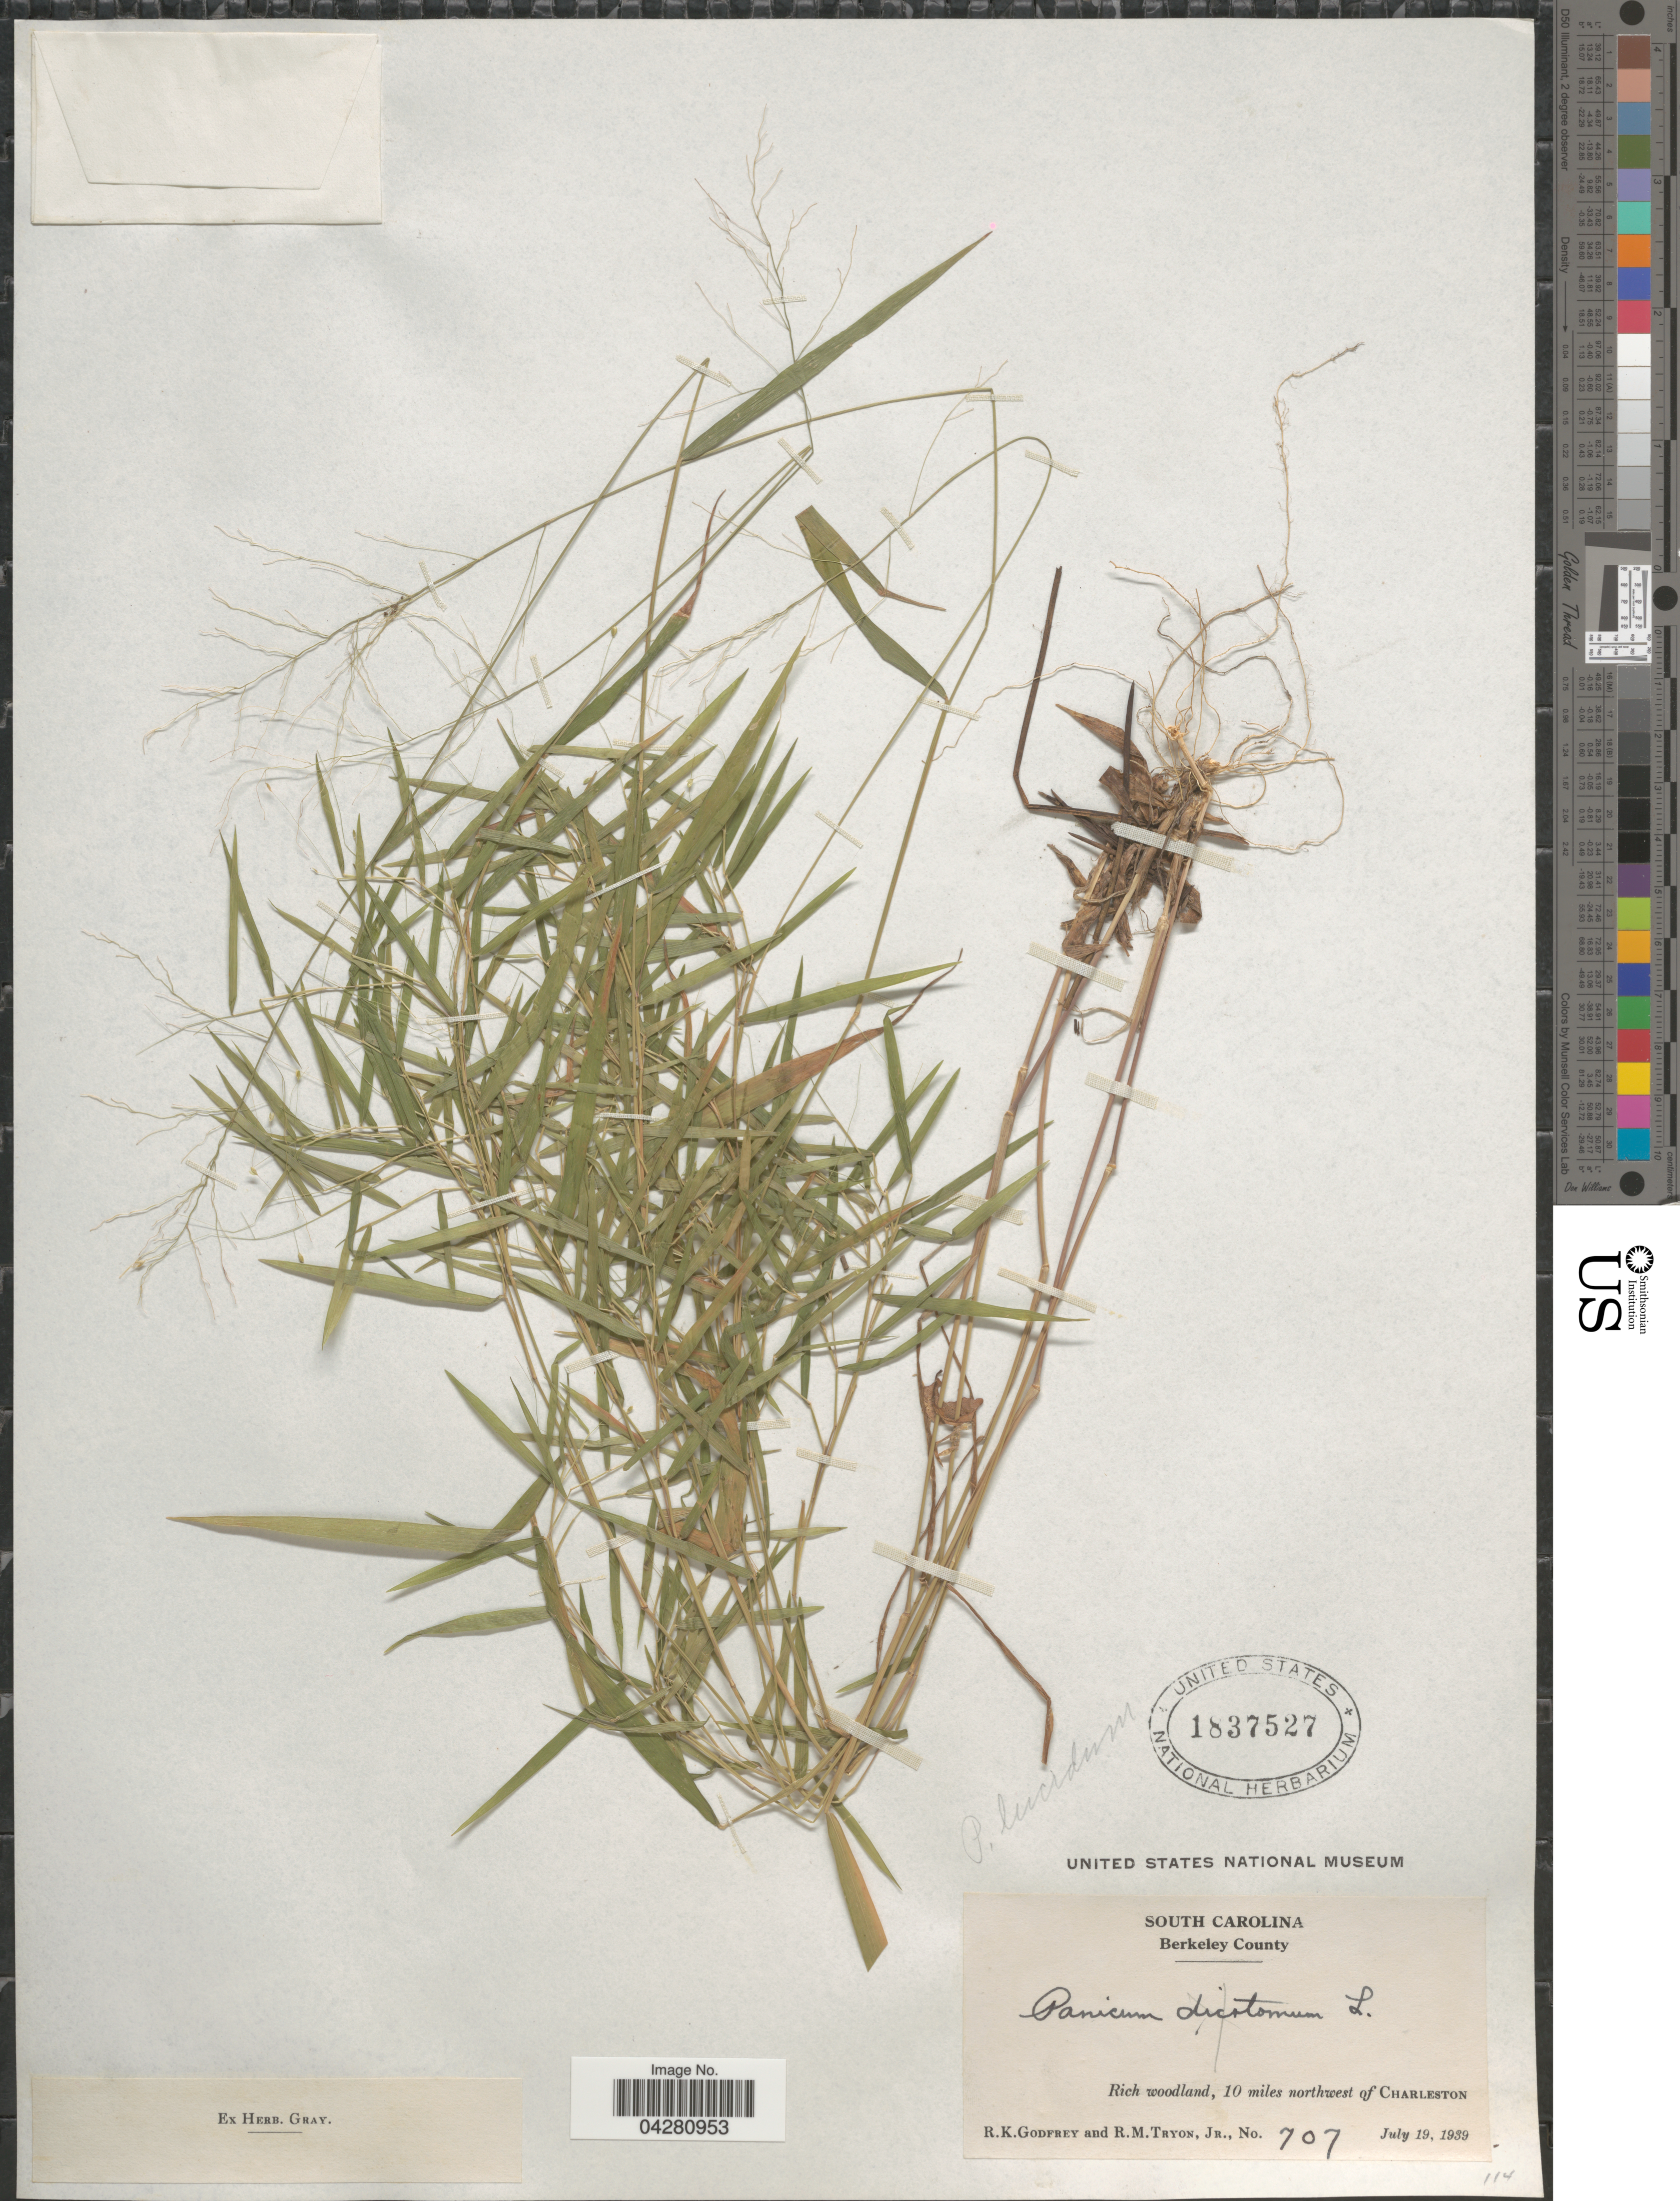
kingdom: Plantae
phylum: Tracheophyta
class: Liliopsida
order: Poales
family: Poaceae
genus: Dichanthelium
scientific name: Dichanthelium dichotomum var. dichotomum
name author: (L.) Gould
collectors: R. K. Godfrey & R. Tryon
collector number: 707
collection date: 1939-07-19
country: United States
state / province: South Carolina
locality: Berkeley County. Rich woodland, 10 miles northwest of Charleston.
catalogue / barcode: US 1837527